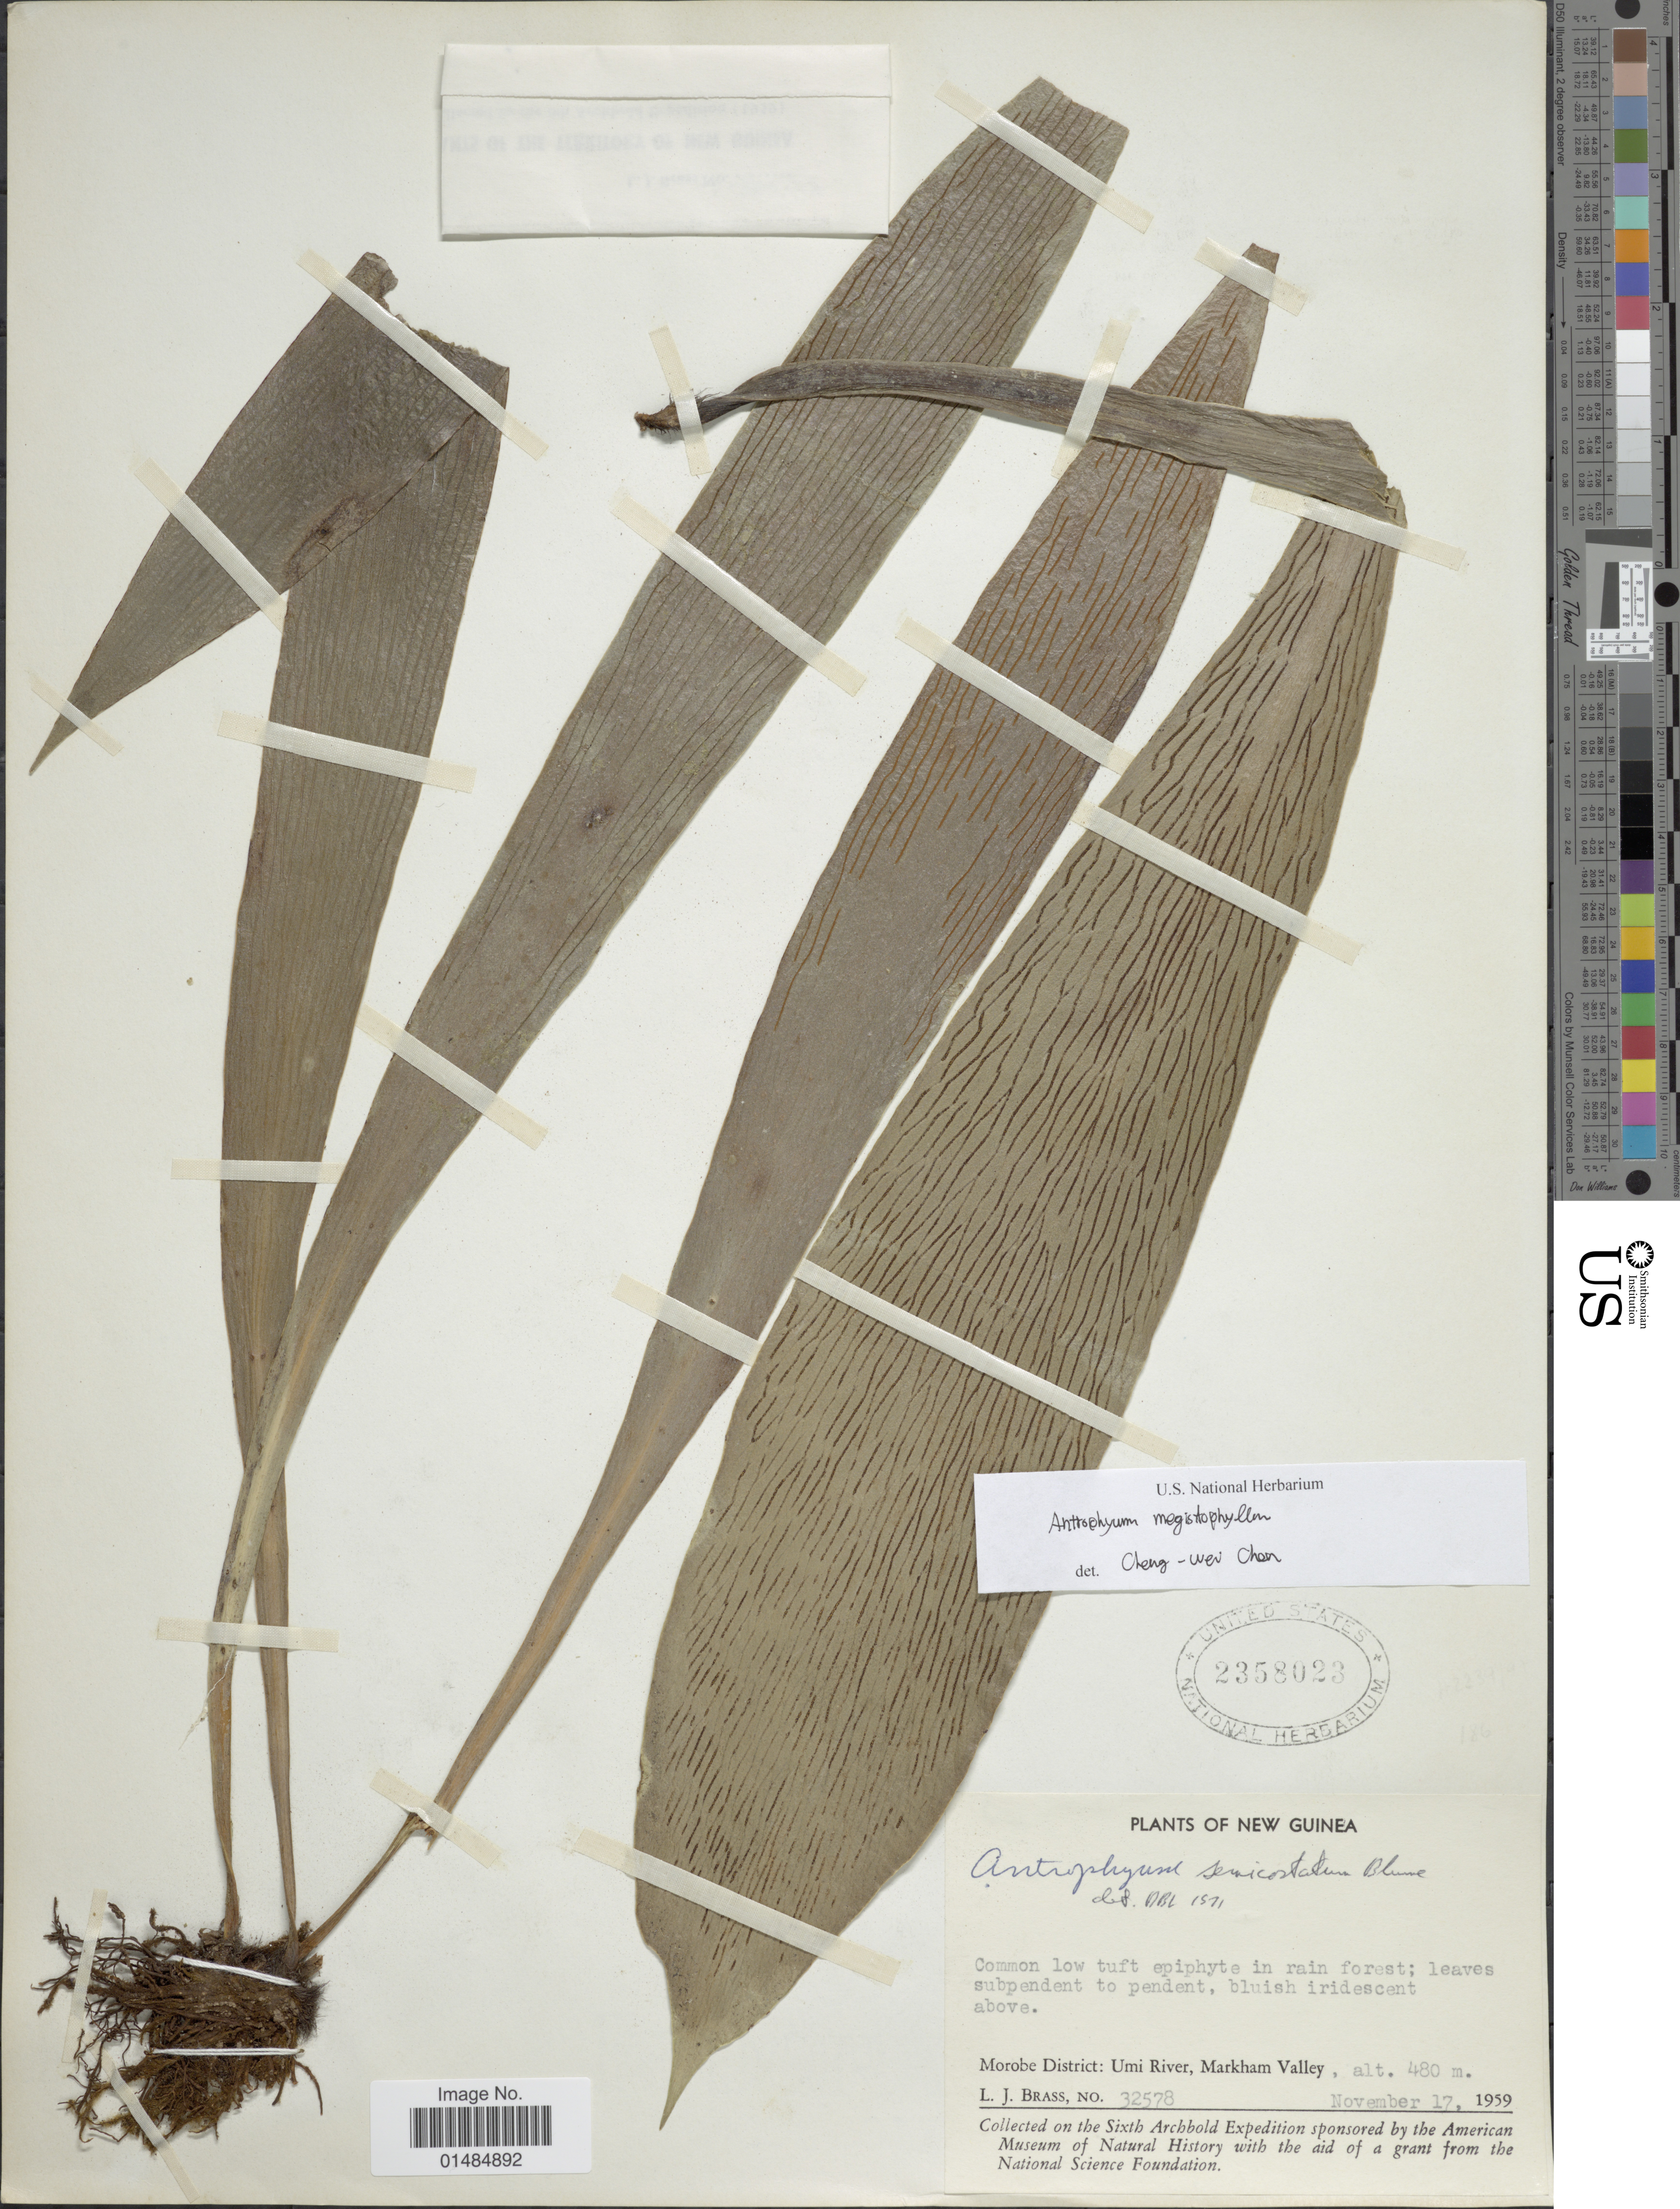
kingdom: Plantae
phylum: Tracheophyta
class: Polypodiopsida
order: Polypodiales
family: Pteridaceae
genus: Antrophyum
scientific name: Antrophyum megistophyllum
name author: Copel.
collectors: L. J. Brass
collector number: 32578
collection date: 1959-11-17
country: Papua New Guinea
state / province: Morobe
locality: Morobe District: Umi River, Markham Valley, New Guinea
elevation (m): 480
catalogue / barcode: US 2358023